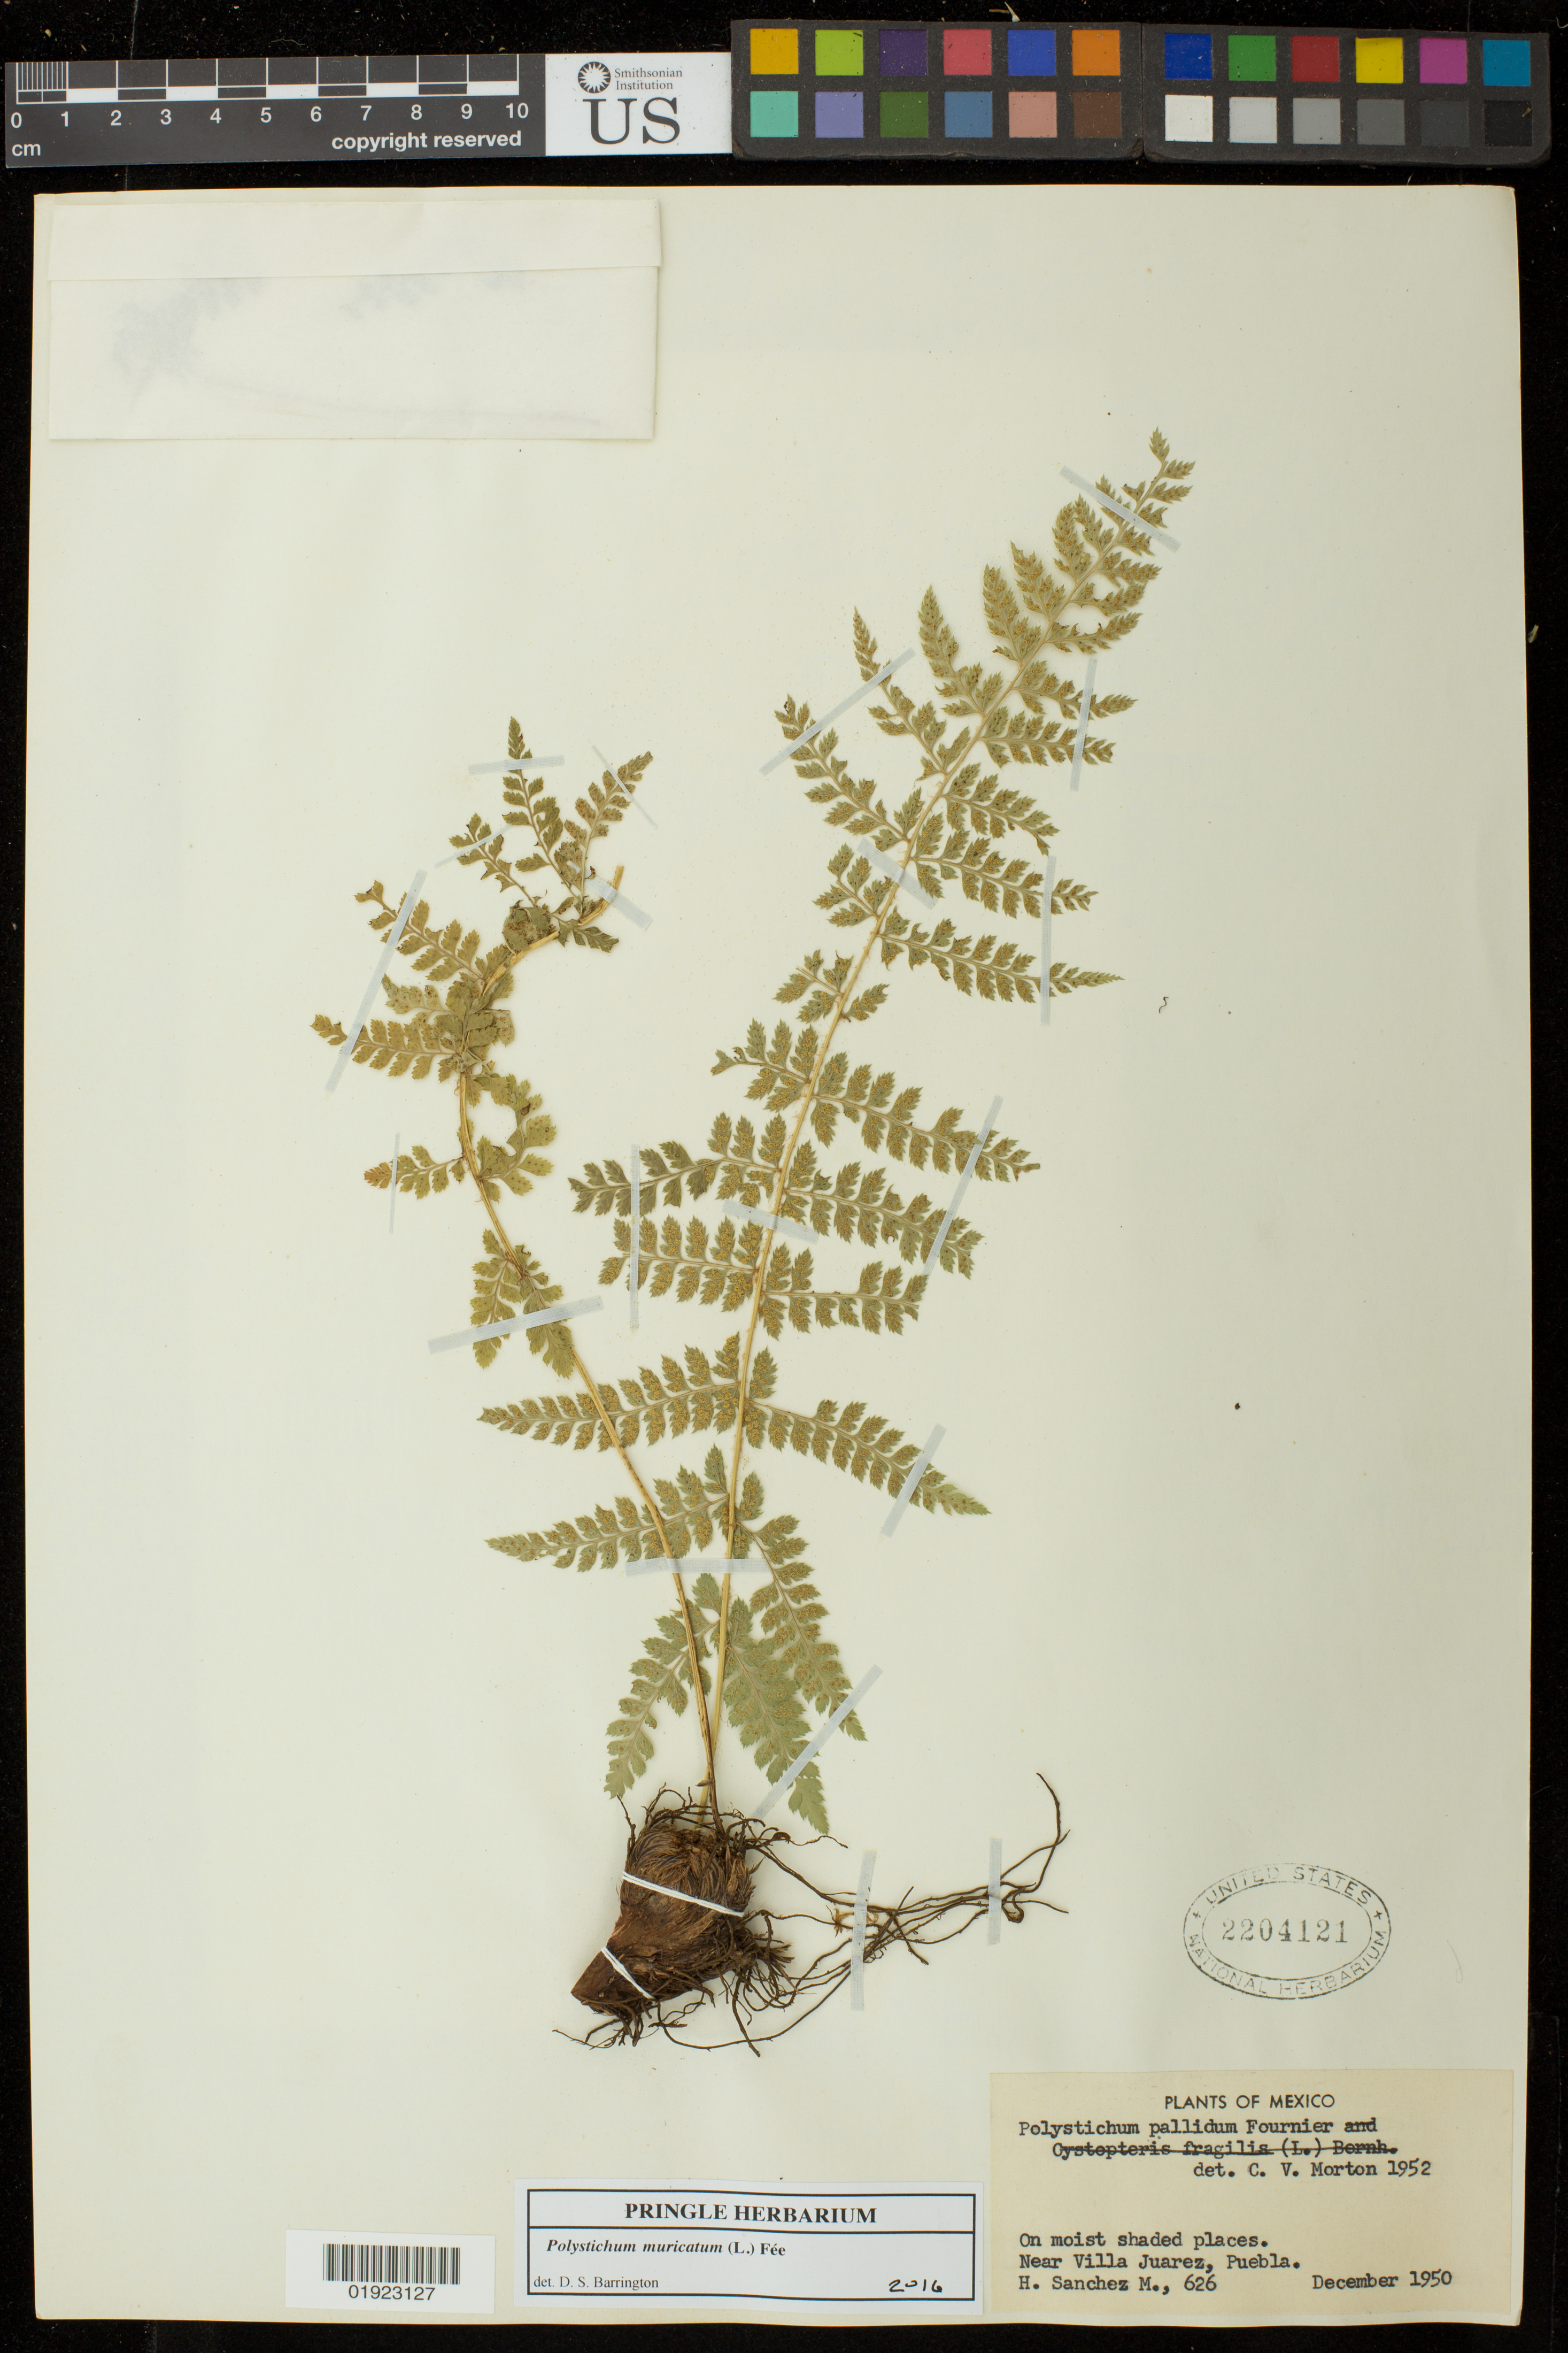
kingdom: Plantae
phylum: Tracheophyta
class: Polypodiopsida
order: Polypodiales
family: Dryopteridaceae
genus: Polystichum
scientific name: Polystichum muricatum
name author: (L.) Fée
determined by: Barrington, D. S., Curator (VT), University of Vermont (UNITED STATES)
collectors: H. Sanchez M.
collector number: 626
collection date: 1950-12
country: Mexico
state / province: Puebla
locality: Near Villa Juarez.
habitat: On moist shaded places.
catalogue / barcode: US 2204121